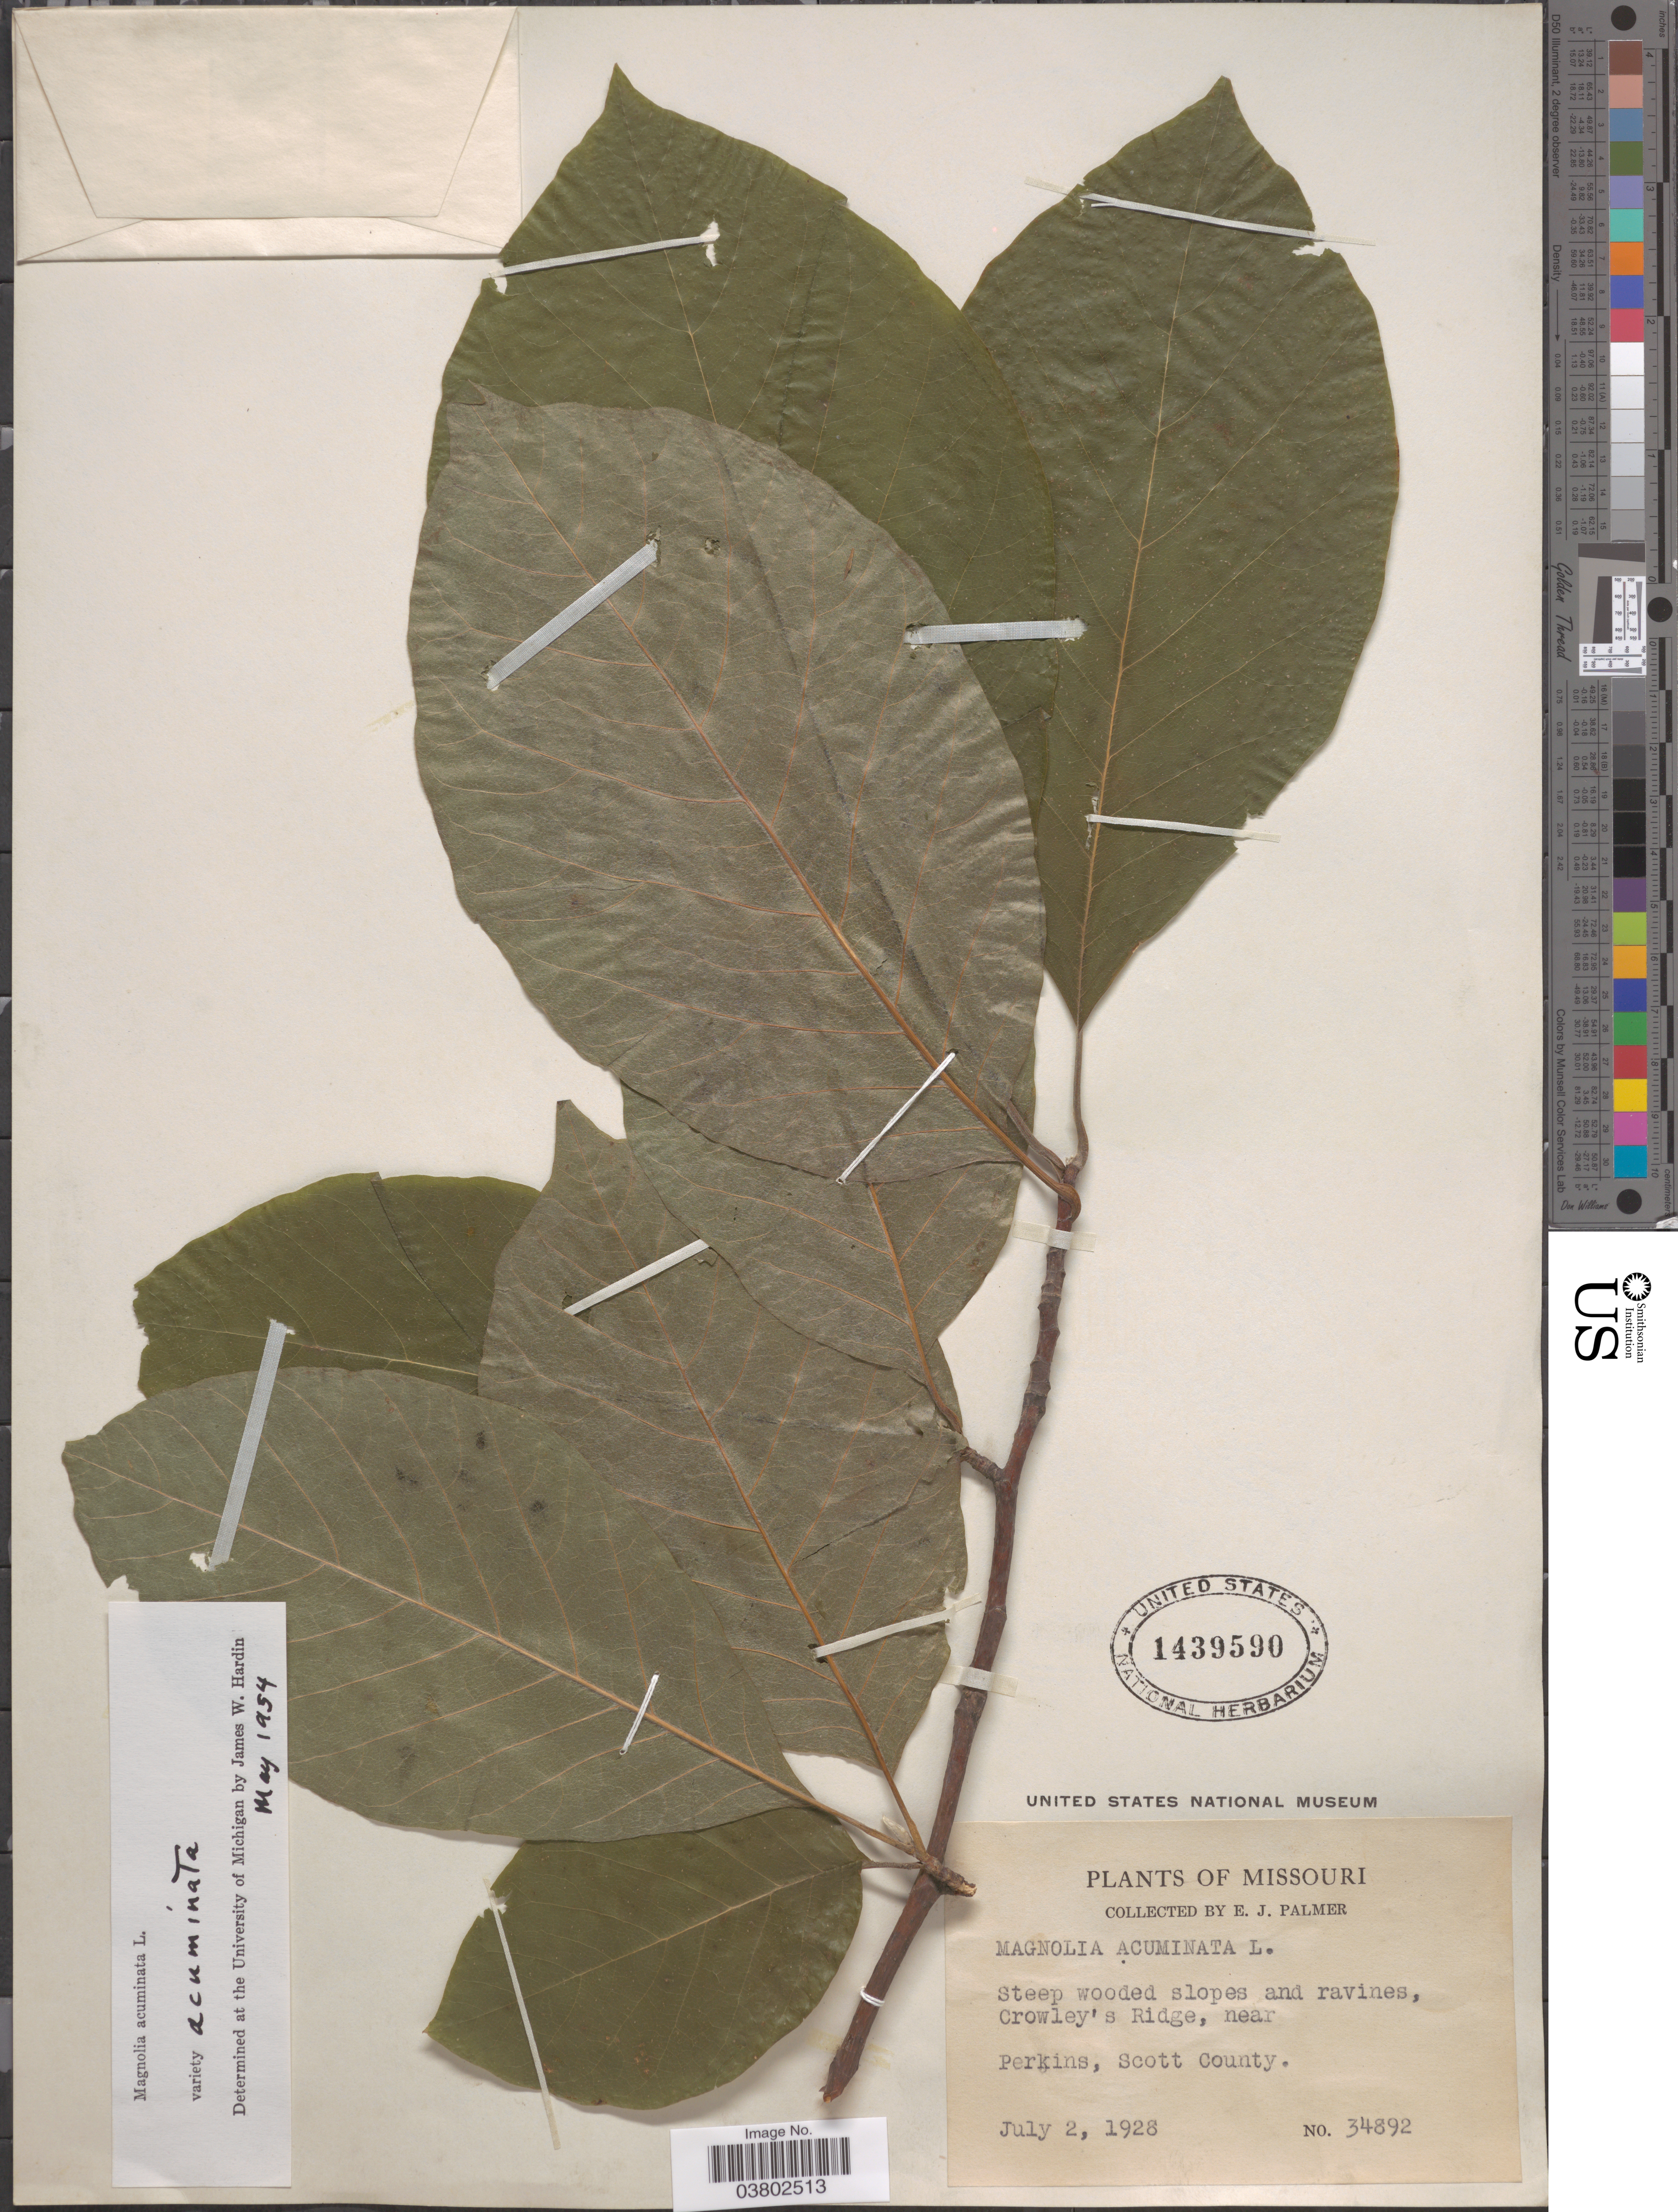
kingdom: Plantae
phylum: Tracheophyta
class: Magnoliopsida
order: Magnoliales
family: Magnoliaceae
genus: Magnolia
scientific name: Magnolia acuminata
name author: (L.) L.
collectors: E. J. Palmer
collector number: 34892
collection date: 1926-07-02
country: United States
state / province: Missouri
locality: Crowley's Ridge, near Perkins, Scott County.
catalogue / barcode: US 1439590